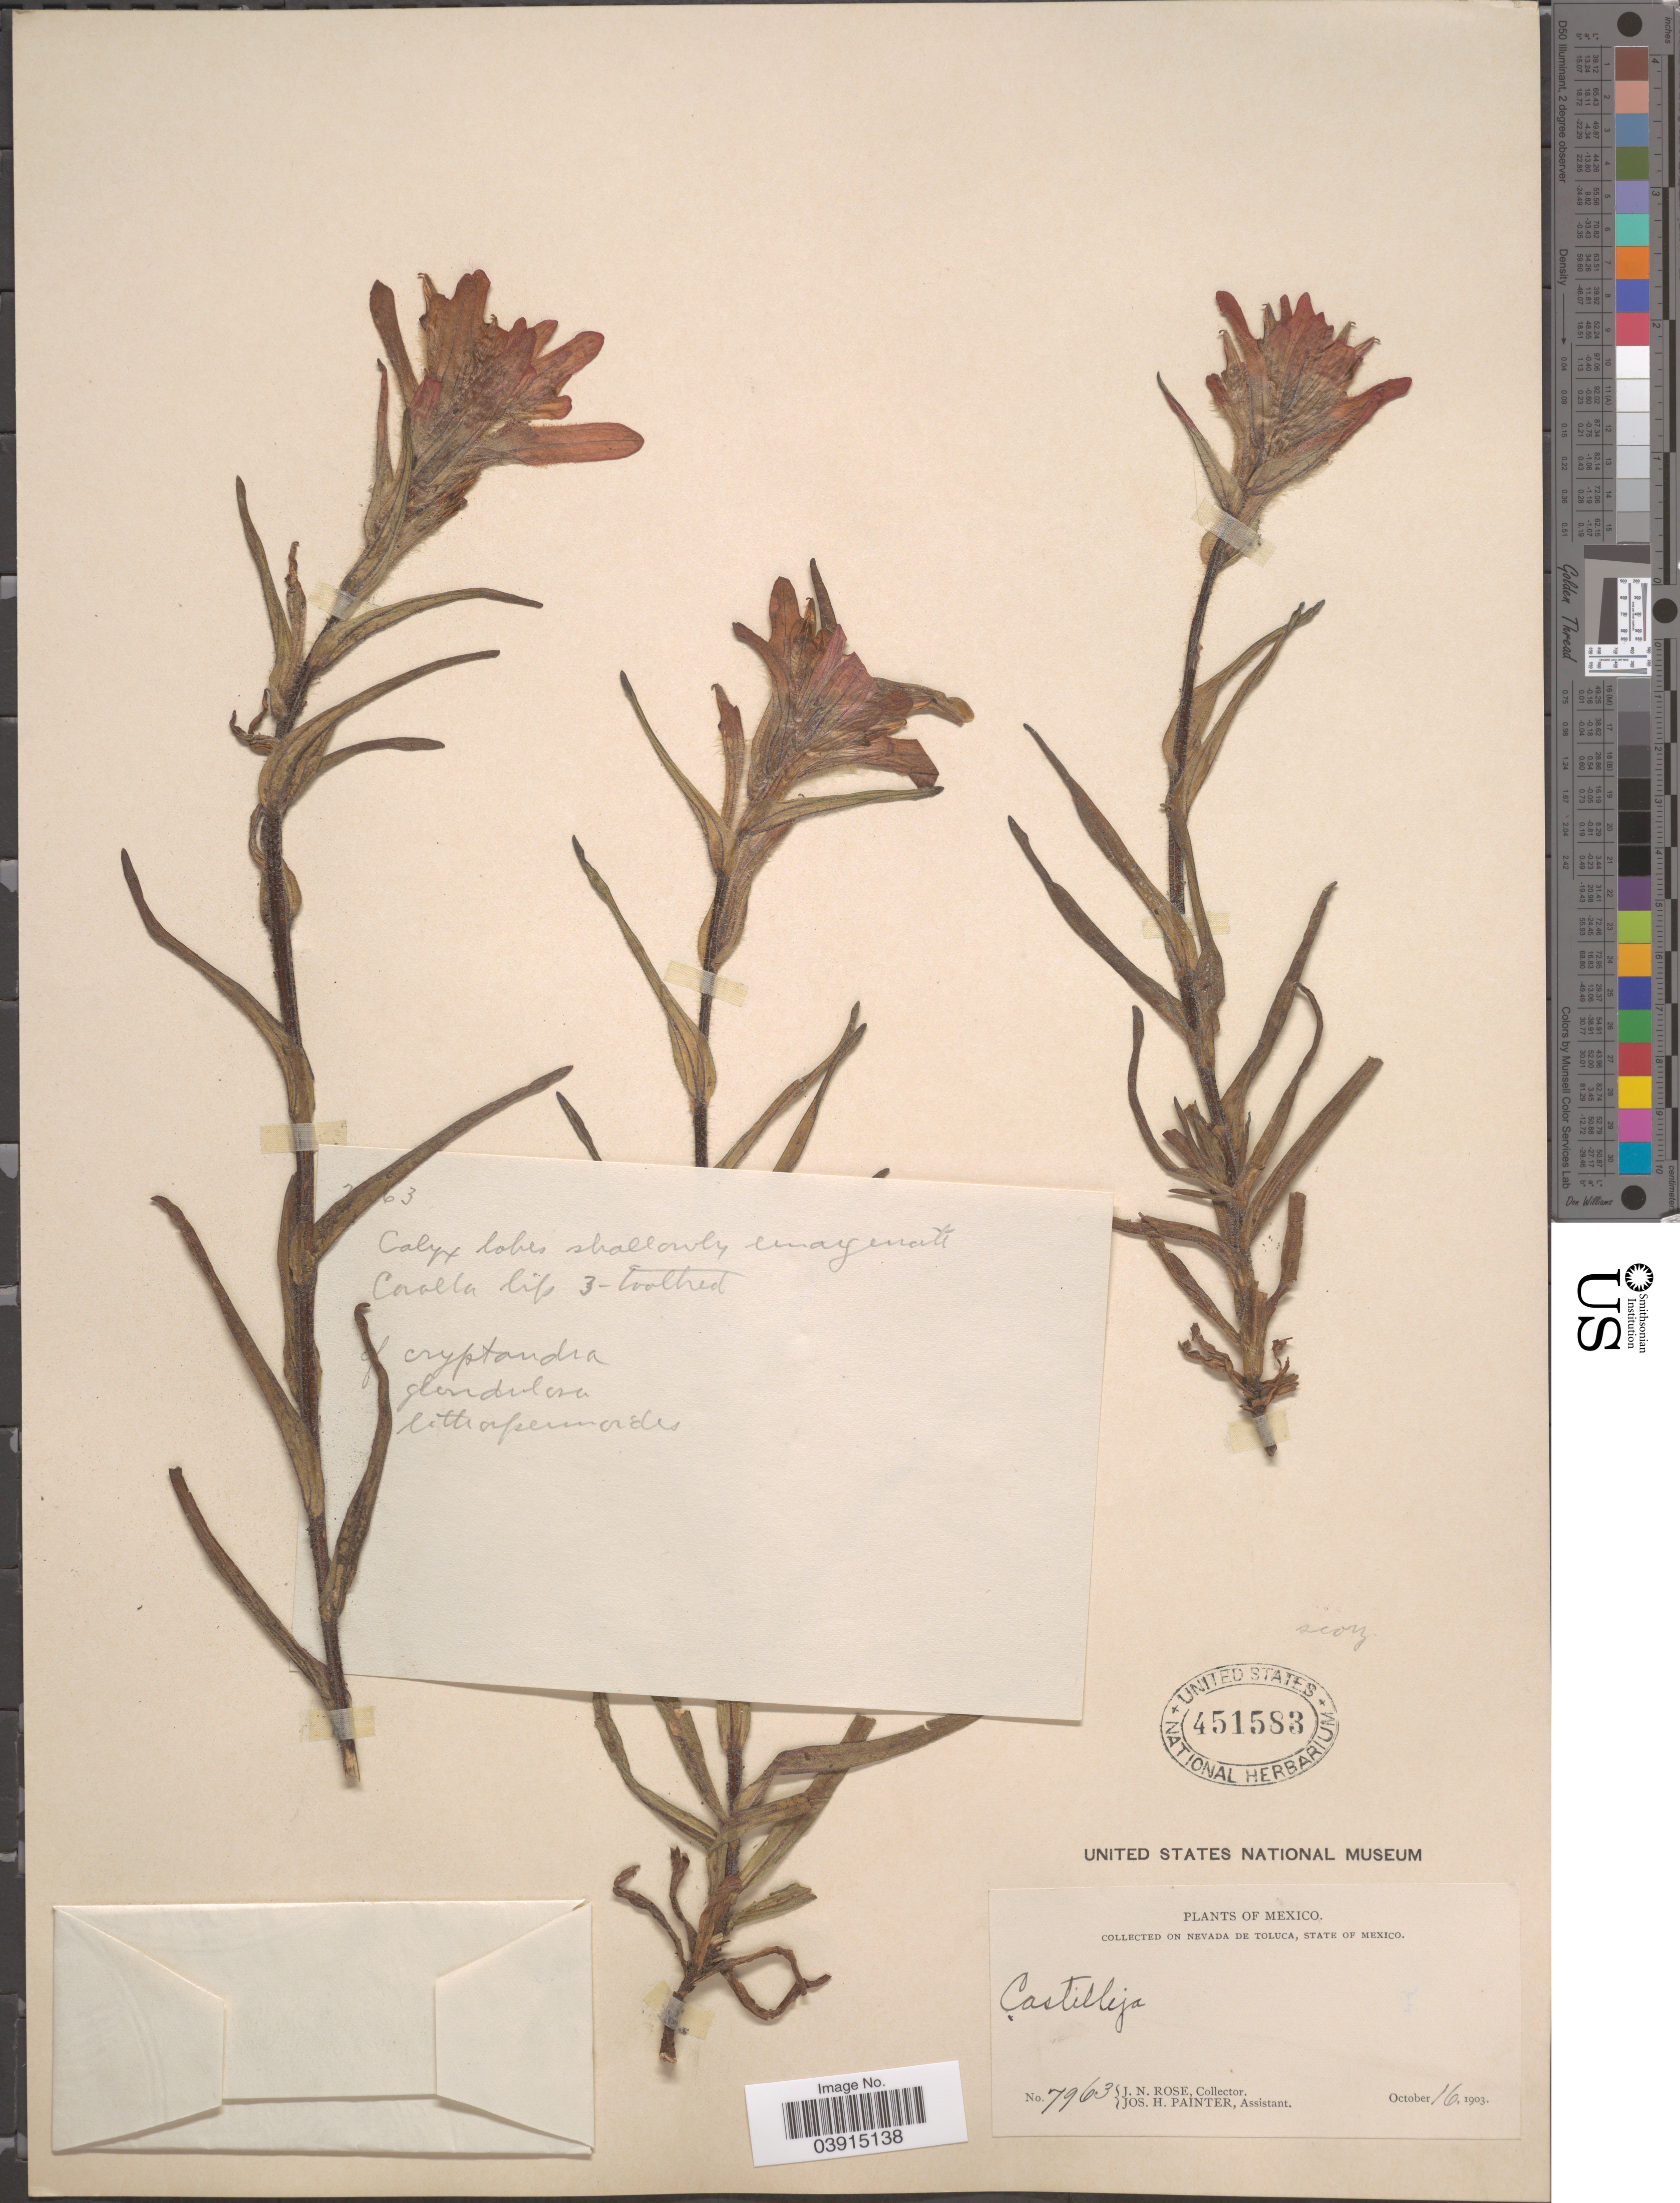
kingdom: Plantae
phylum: Tracheophyta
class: Magnoliopsida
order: Lamiales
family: Orobanchaceae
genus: Castilleja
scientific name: Castilleja falcata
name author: Eastw.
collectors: J. N. Rose & J. H. Painter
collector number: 7963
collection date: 1903-10-16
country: Mexico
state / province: México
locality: On Nevada de Toluca.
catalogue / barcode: US 451583